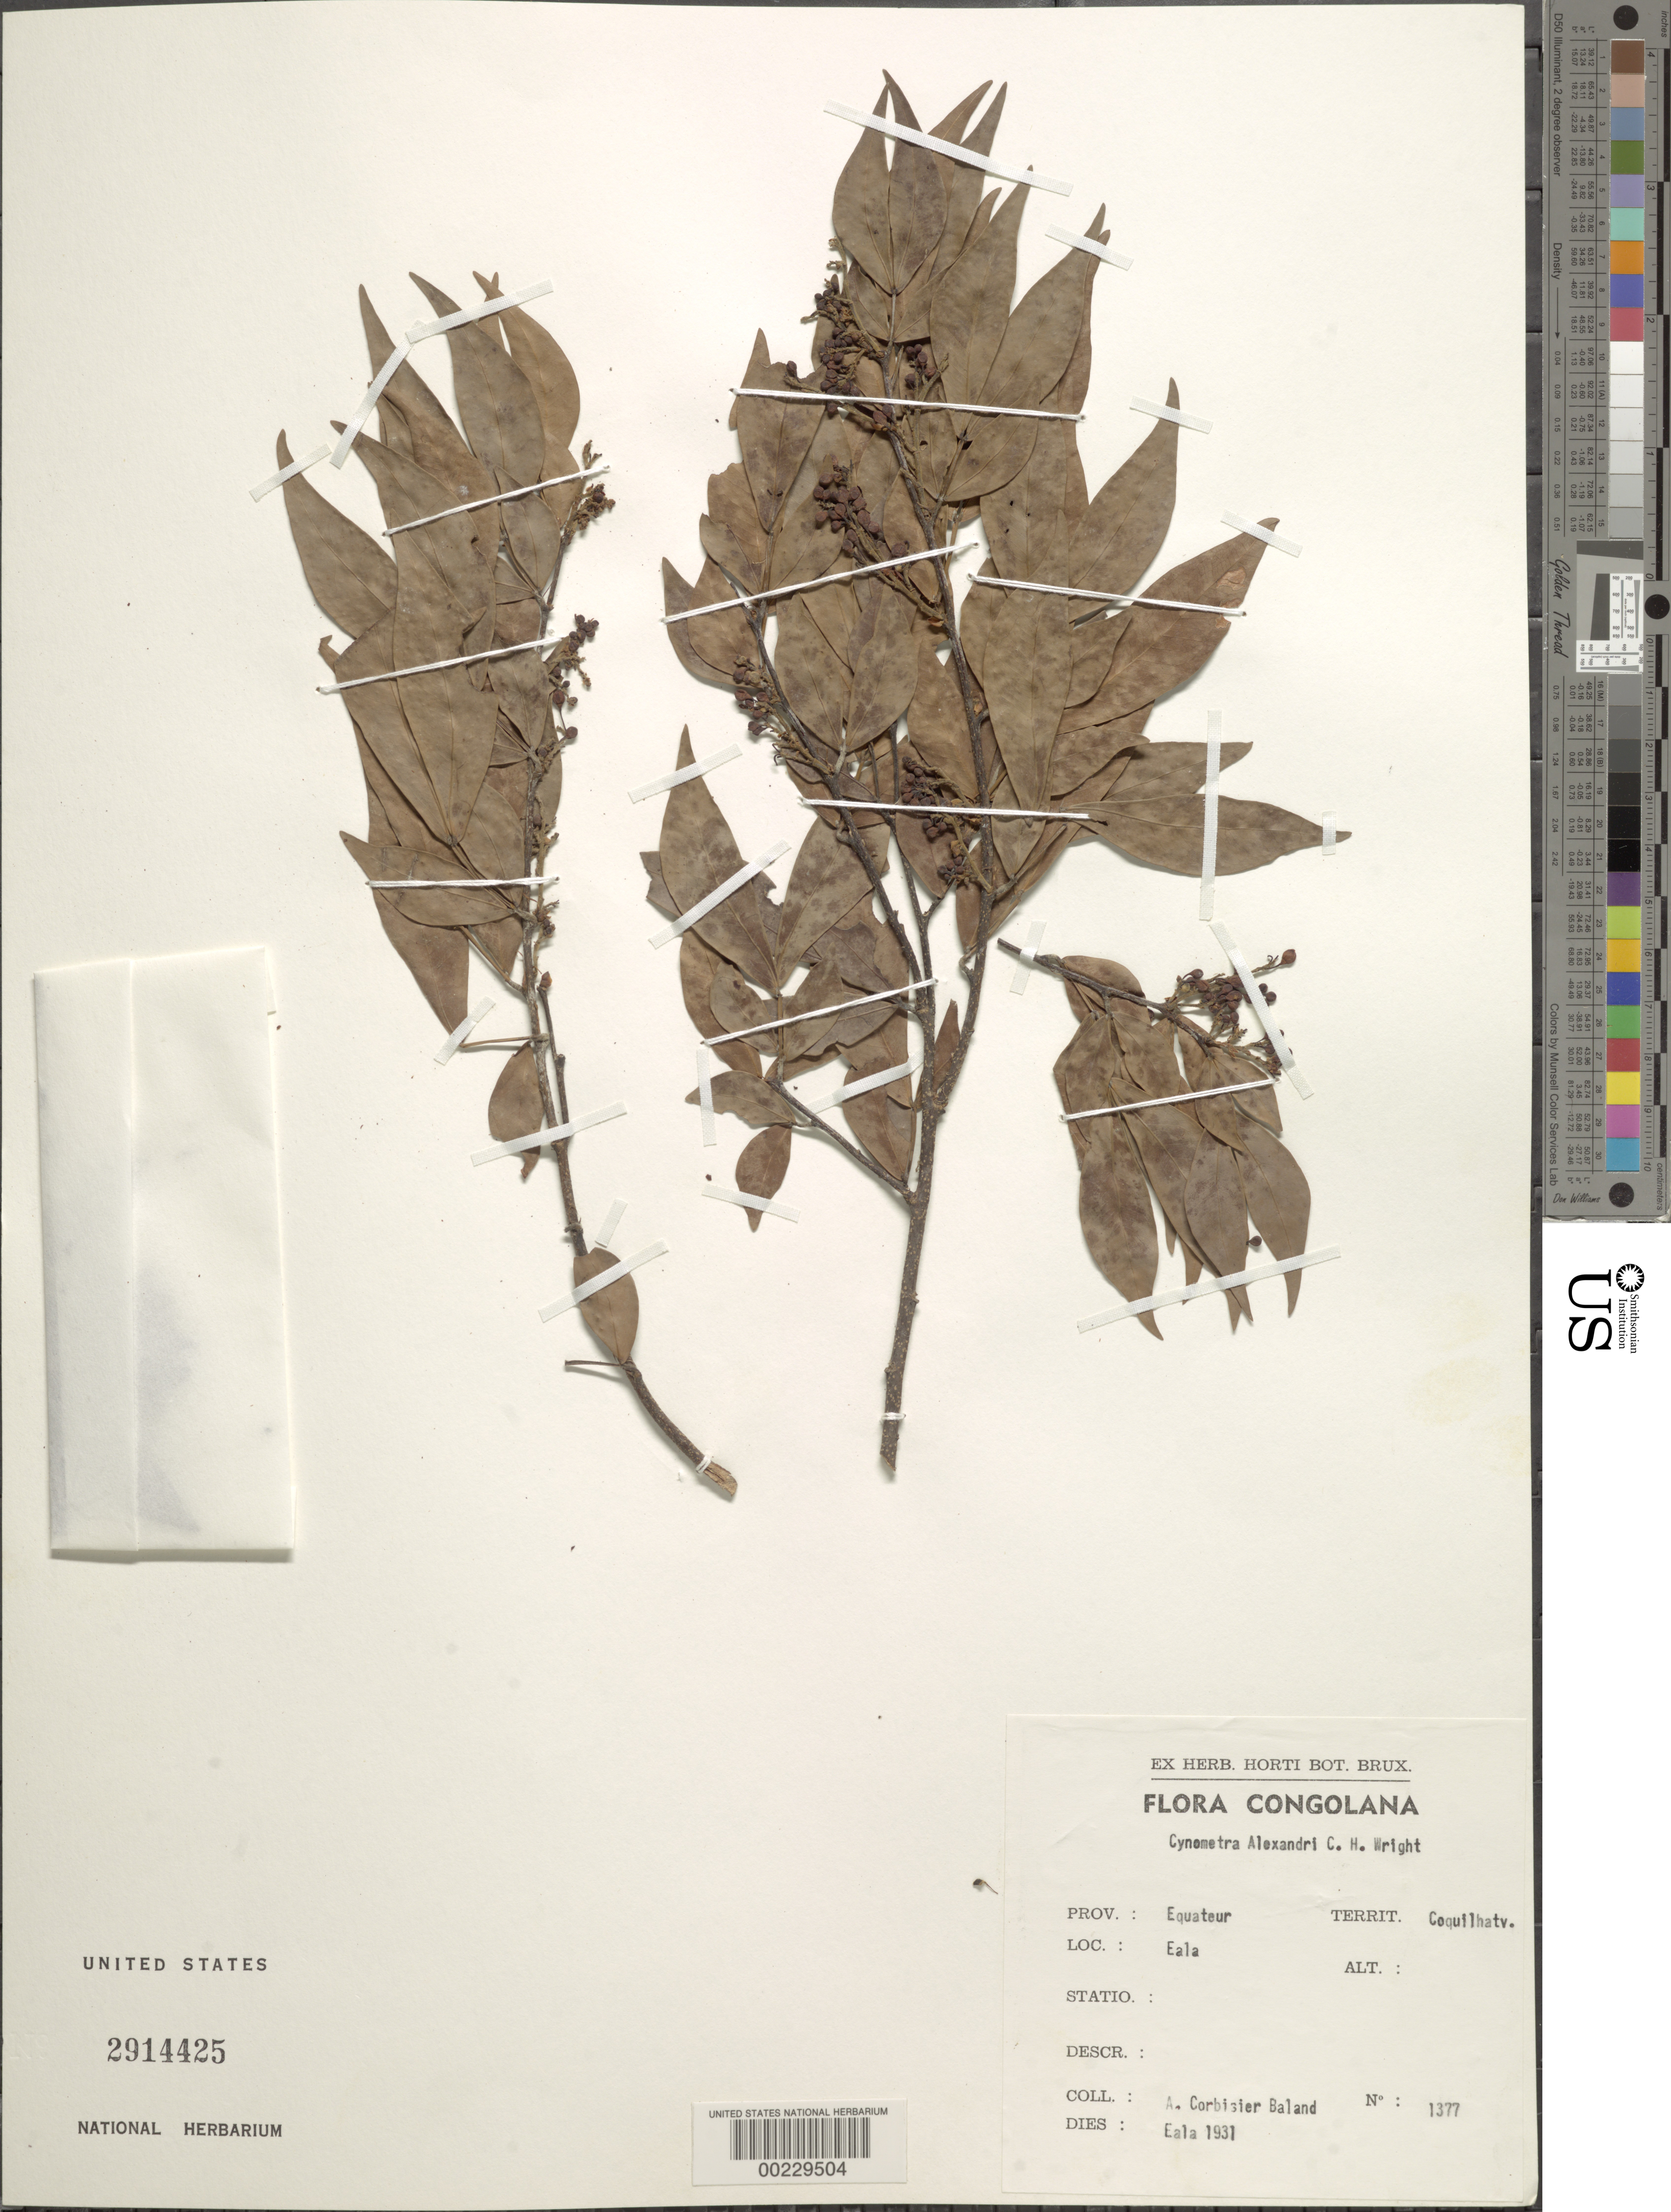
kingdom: Plantae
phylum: Tracheophyta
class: Magnoliopsida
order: Fabales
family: Fabaceae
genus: Cynometra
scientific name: Cynometra alexandri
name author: C.H. Wright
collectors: A. Baland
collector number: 1377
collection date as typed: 1931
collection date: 1931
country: Congo, Democratic Republic of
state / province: Équateur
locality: Eala; coquilhatv terr.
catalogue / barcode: US 2914425